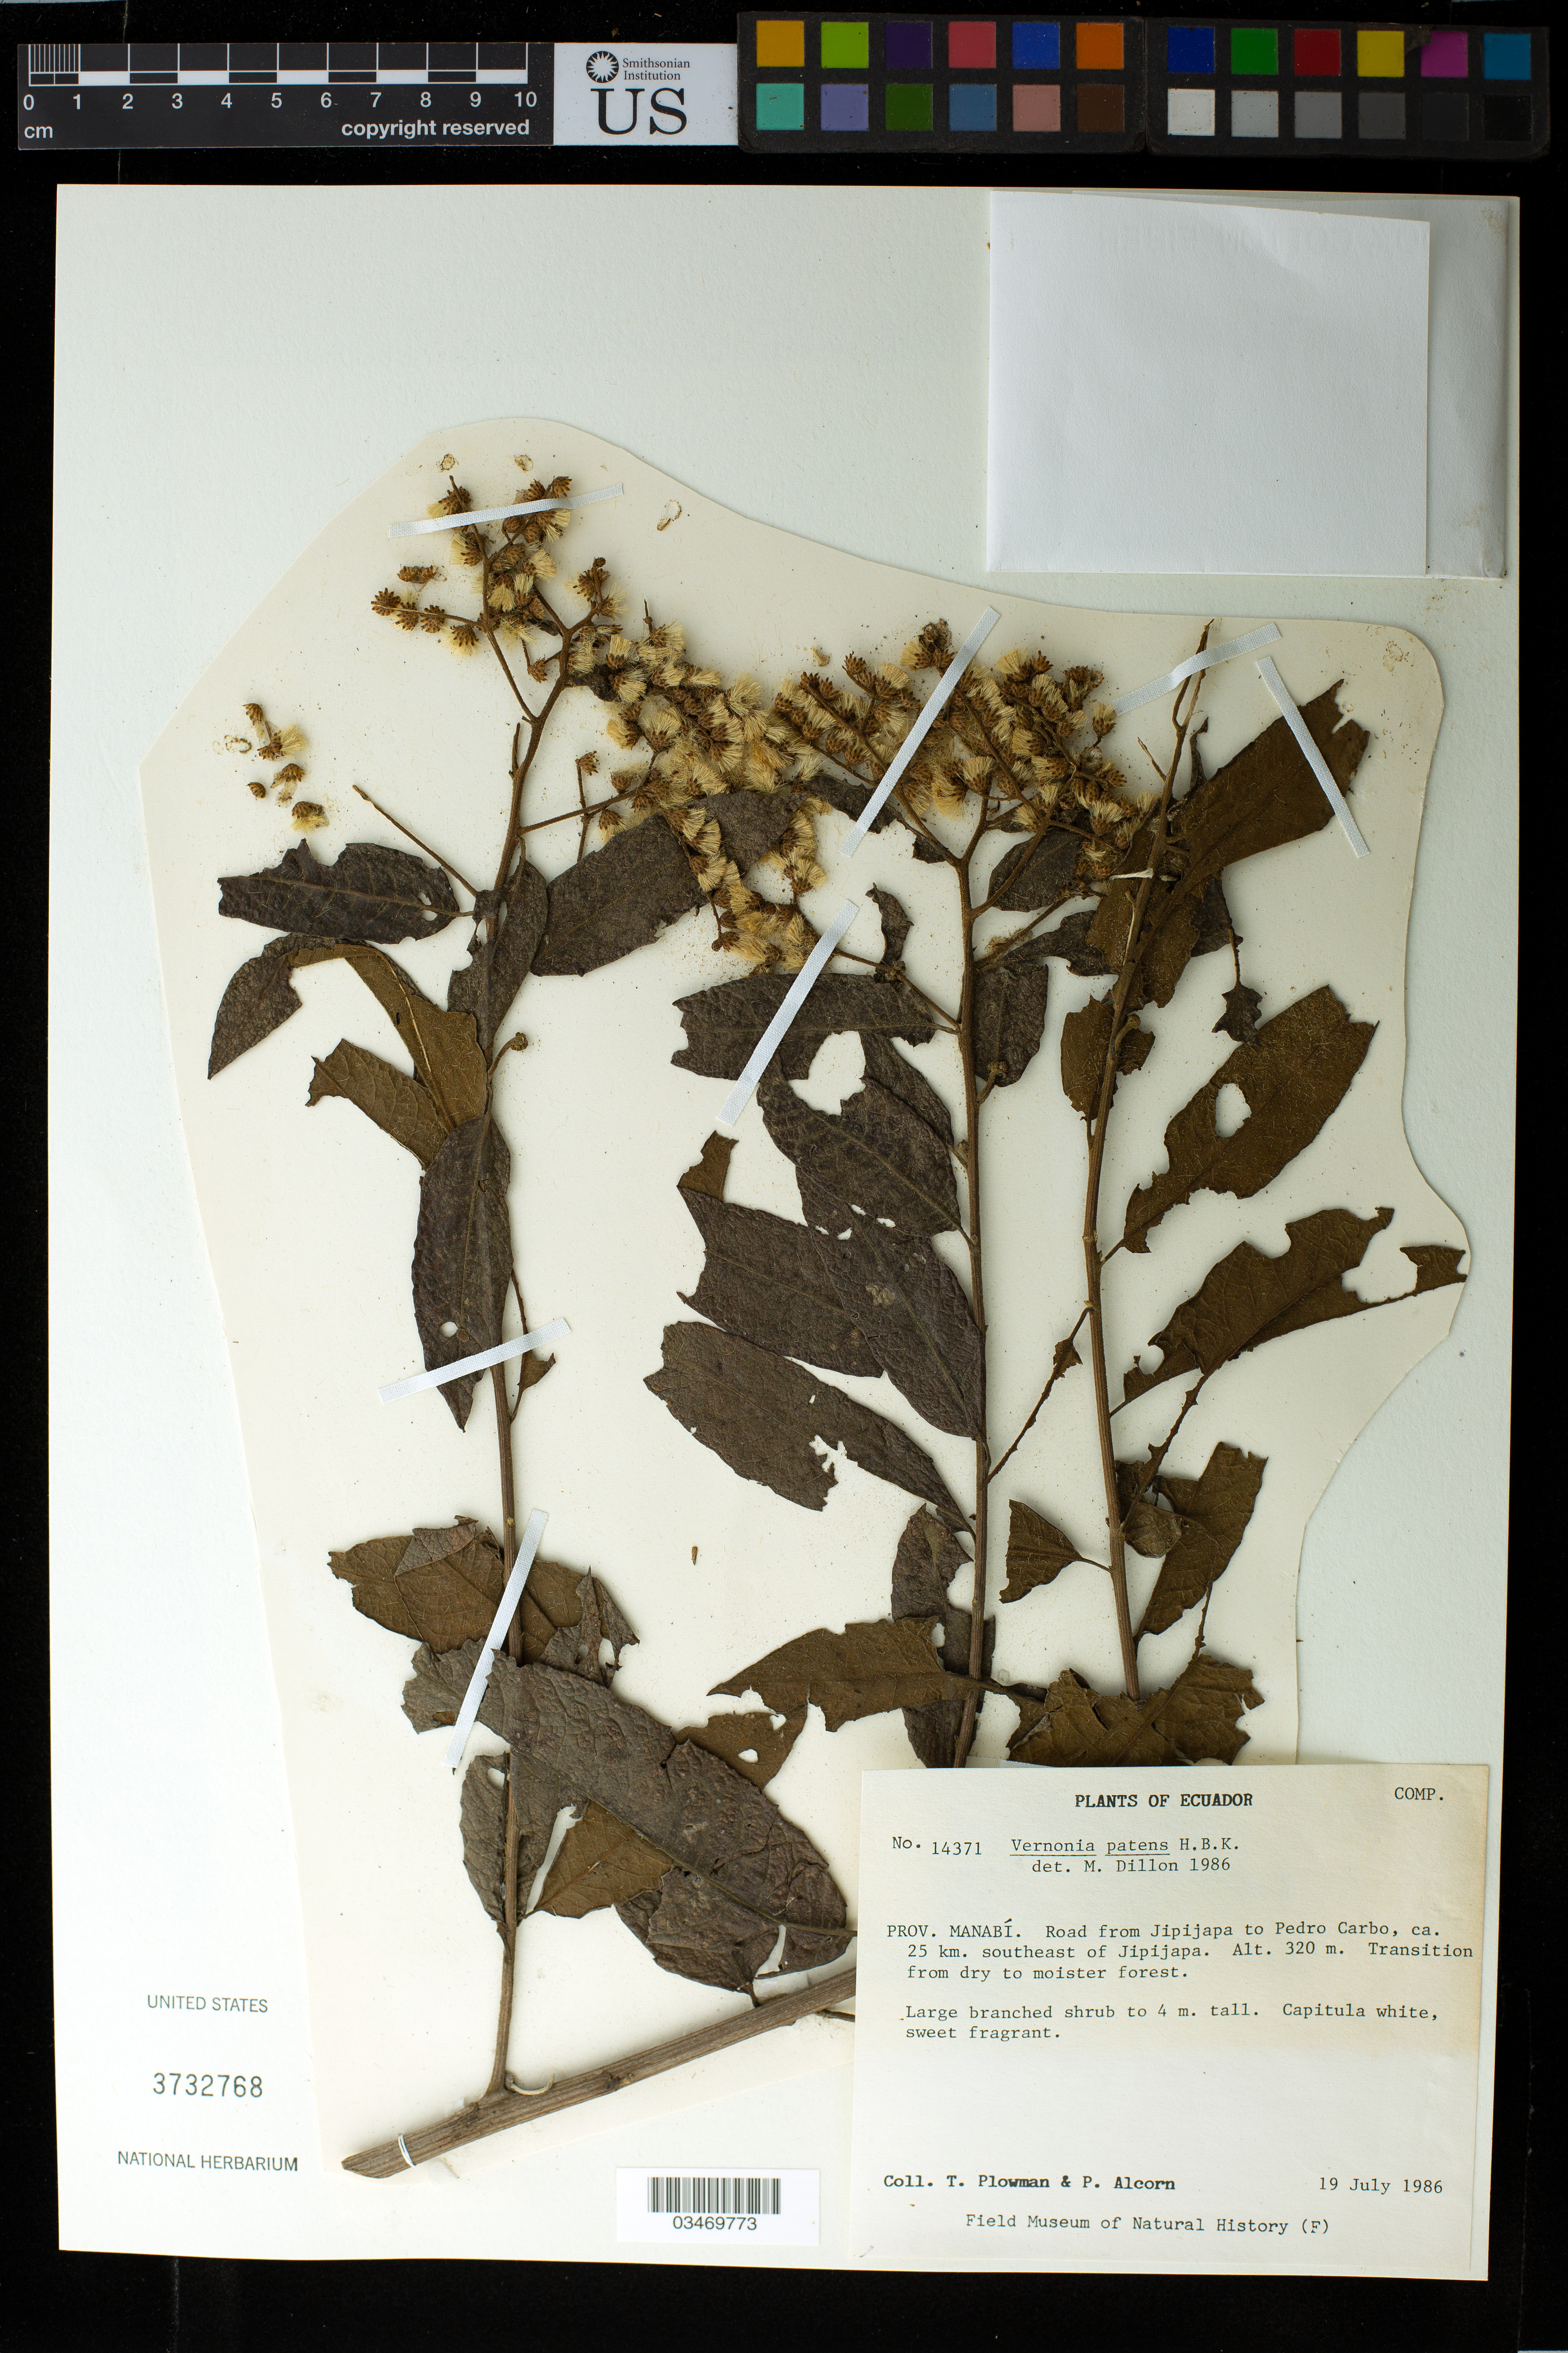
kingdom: Plantae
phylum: Tracheophyta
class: Magnoliopsida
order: Asterales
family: Asteraceae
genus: Vernonia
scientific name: Vernonia patens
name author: Kunth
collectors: T. Plowman & P. Alcorn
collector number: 14371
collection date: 1986-07-19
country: Ecuador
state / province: Manabí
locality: Road from Jipijapa to Pedro Carbo, ca. 25 km southeast of Jipijapa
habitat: Transition from dry to moister forest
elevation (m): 320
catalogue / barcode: US 3732768